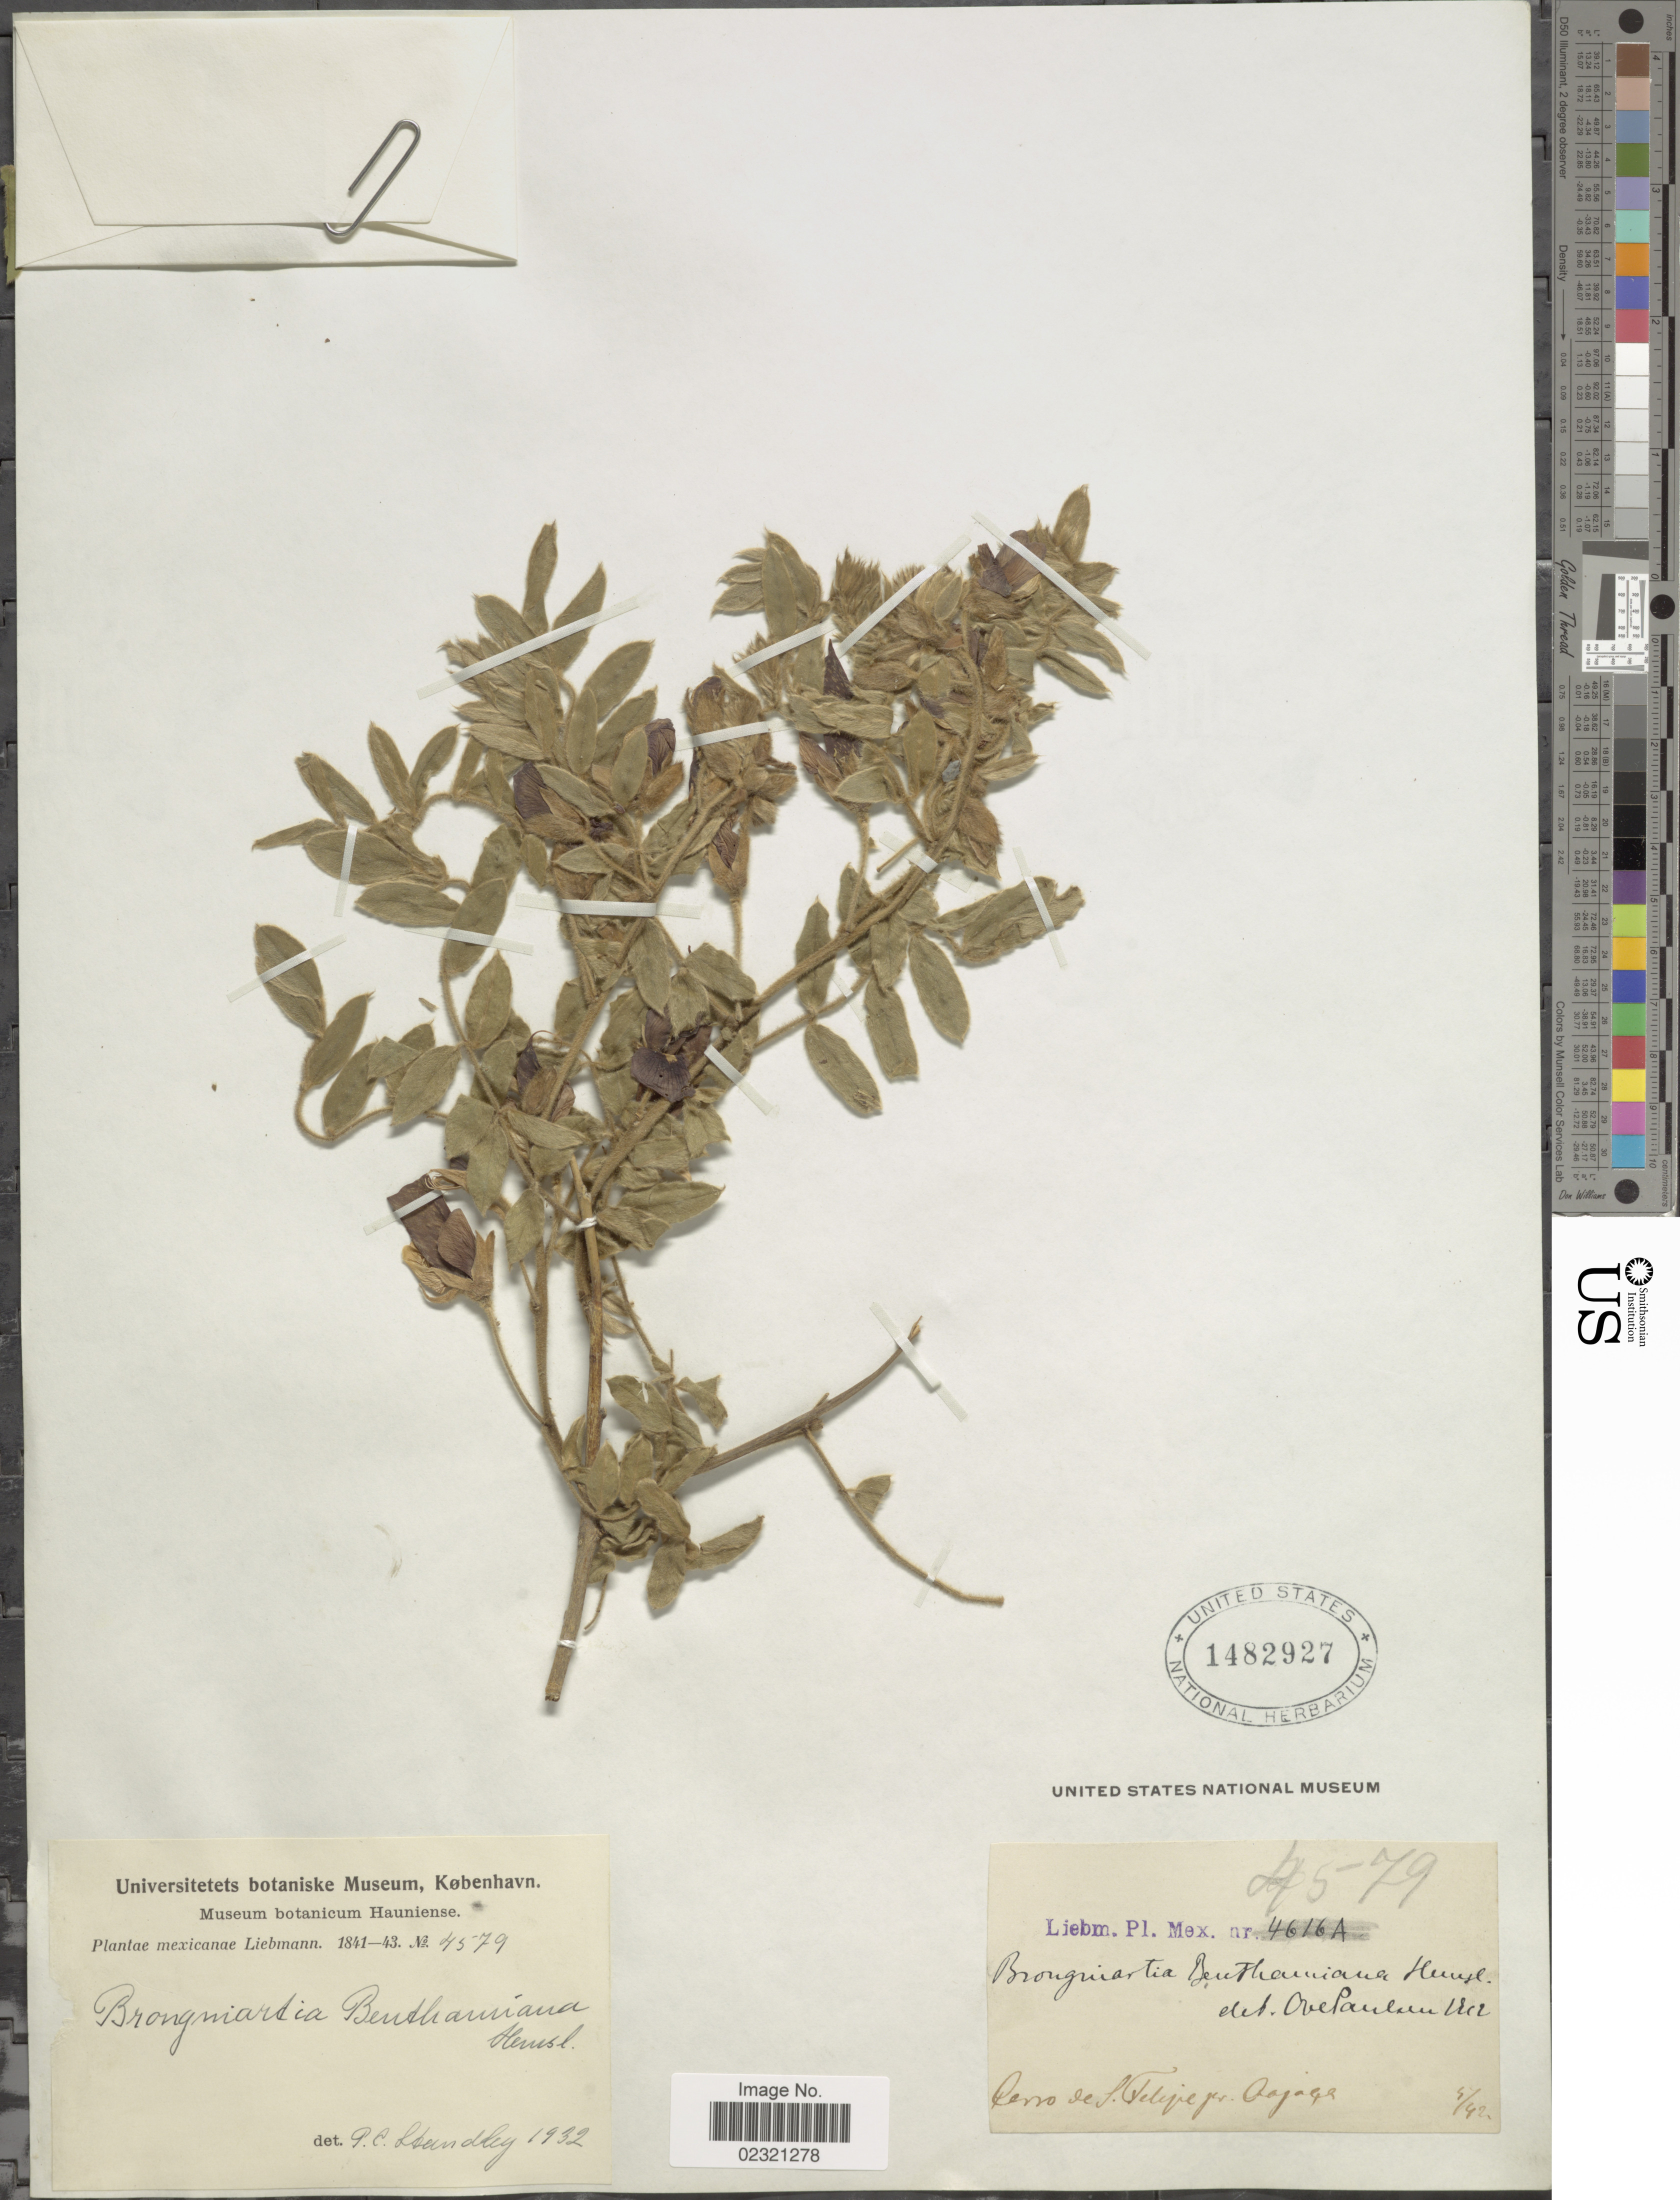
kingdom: Plantae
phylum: Tracheophyta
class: Magnoliopsida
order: Fabales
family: Fabaceae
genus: Brongniartia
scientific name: Brongniartia benthamiana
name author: Hemsl.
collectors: Liebmann, --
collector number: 4579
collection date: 1942-05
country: Mexico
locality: Cerro de S. Felipe pr. Oajaca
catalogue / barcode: US 1482927